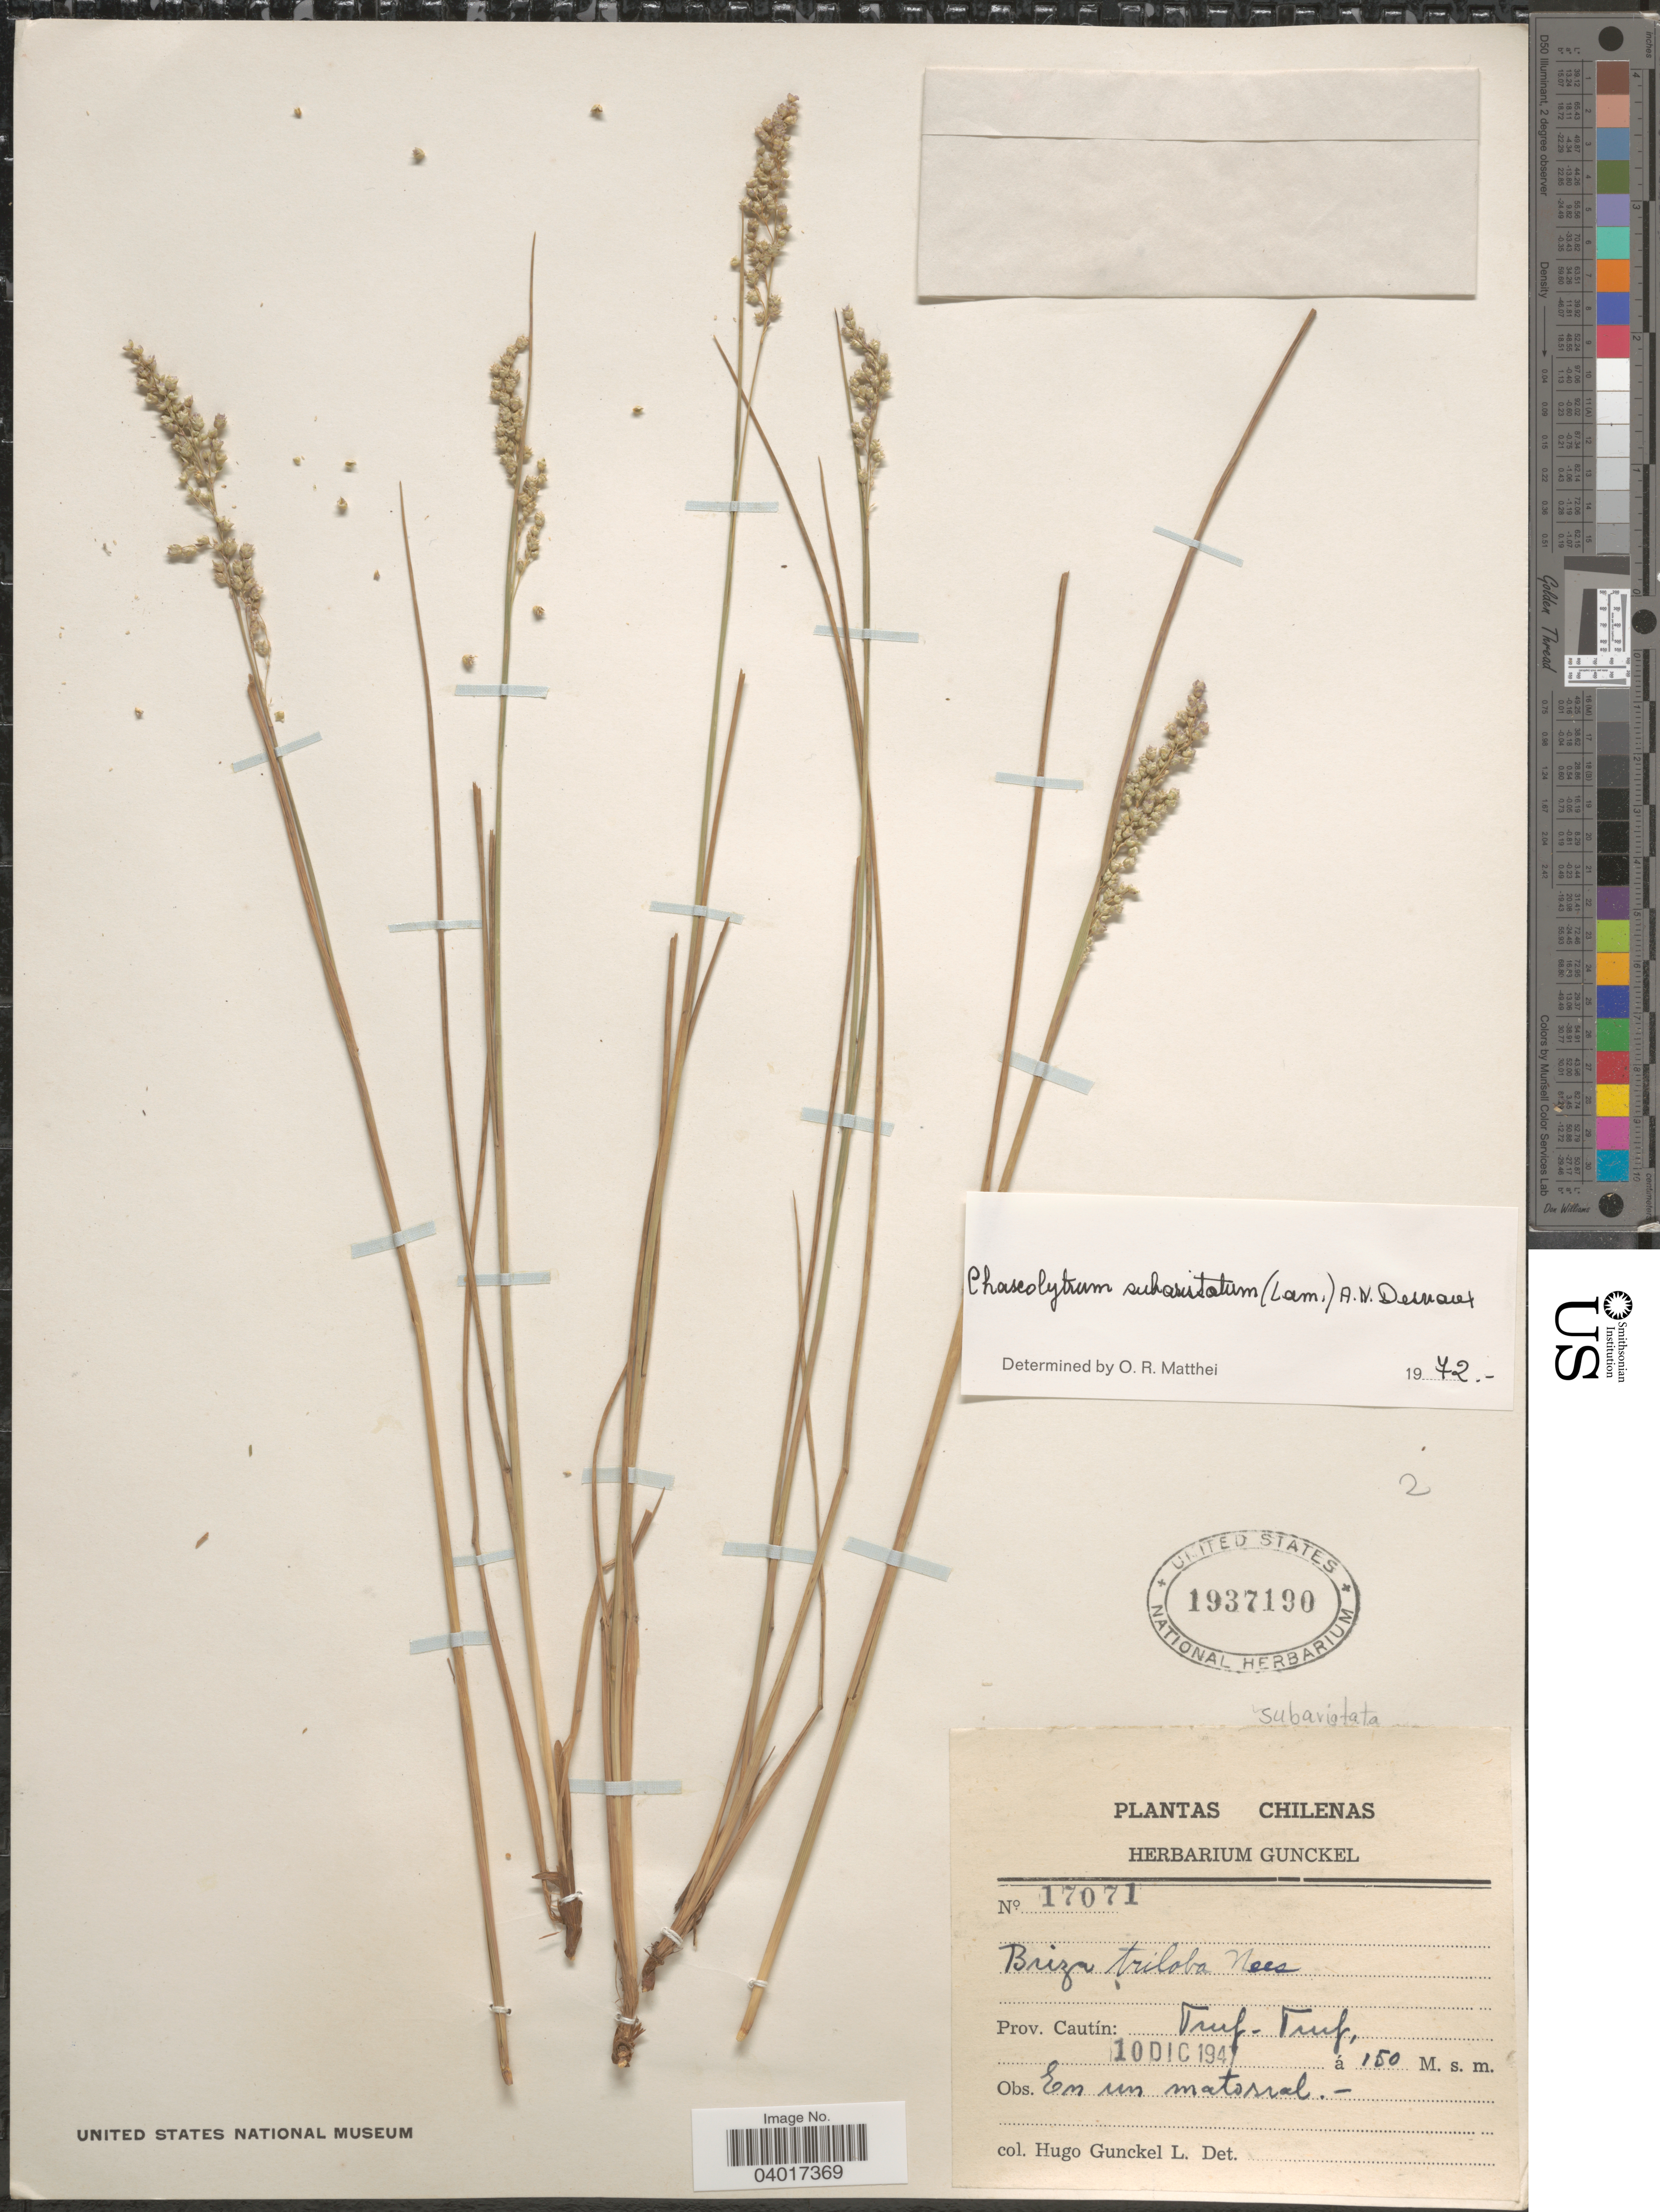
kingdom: Plantae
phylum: Tracheophyta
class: Liliopsida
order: Poales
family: Poaceae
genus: Chascolytrum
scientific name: Chascolytrum subaristatum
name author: (Lam.) Desv.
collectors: H. Gunckel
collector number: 17071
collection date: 1947-12-10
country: Chile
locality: Prov. Cautin: Truf-Truf.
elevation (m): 150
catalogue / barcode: US 1937190